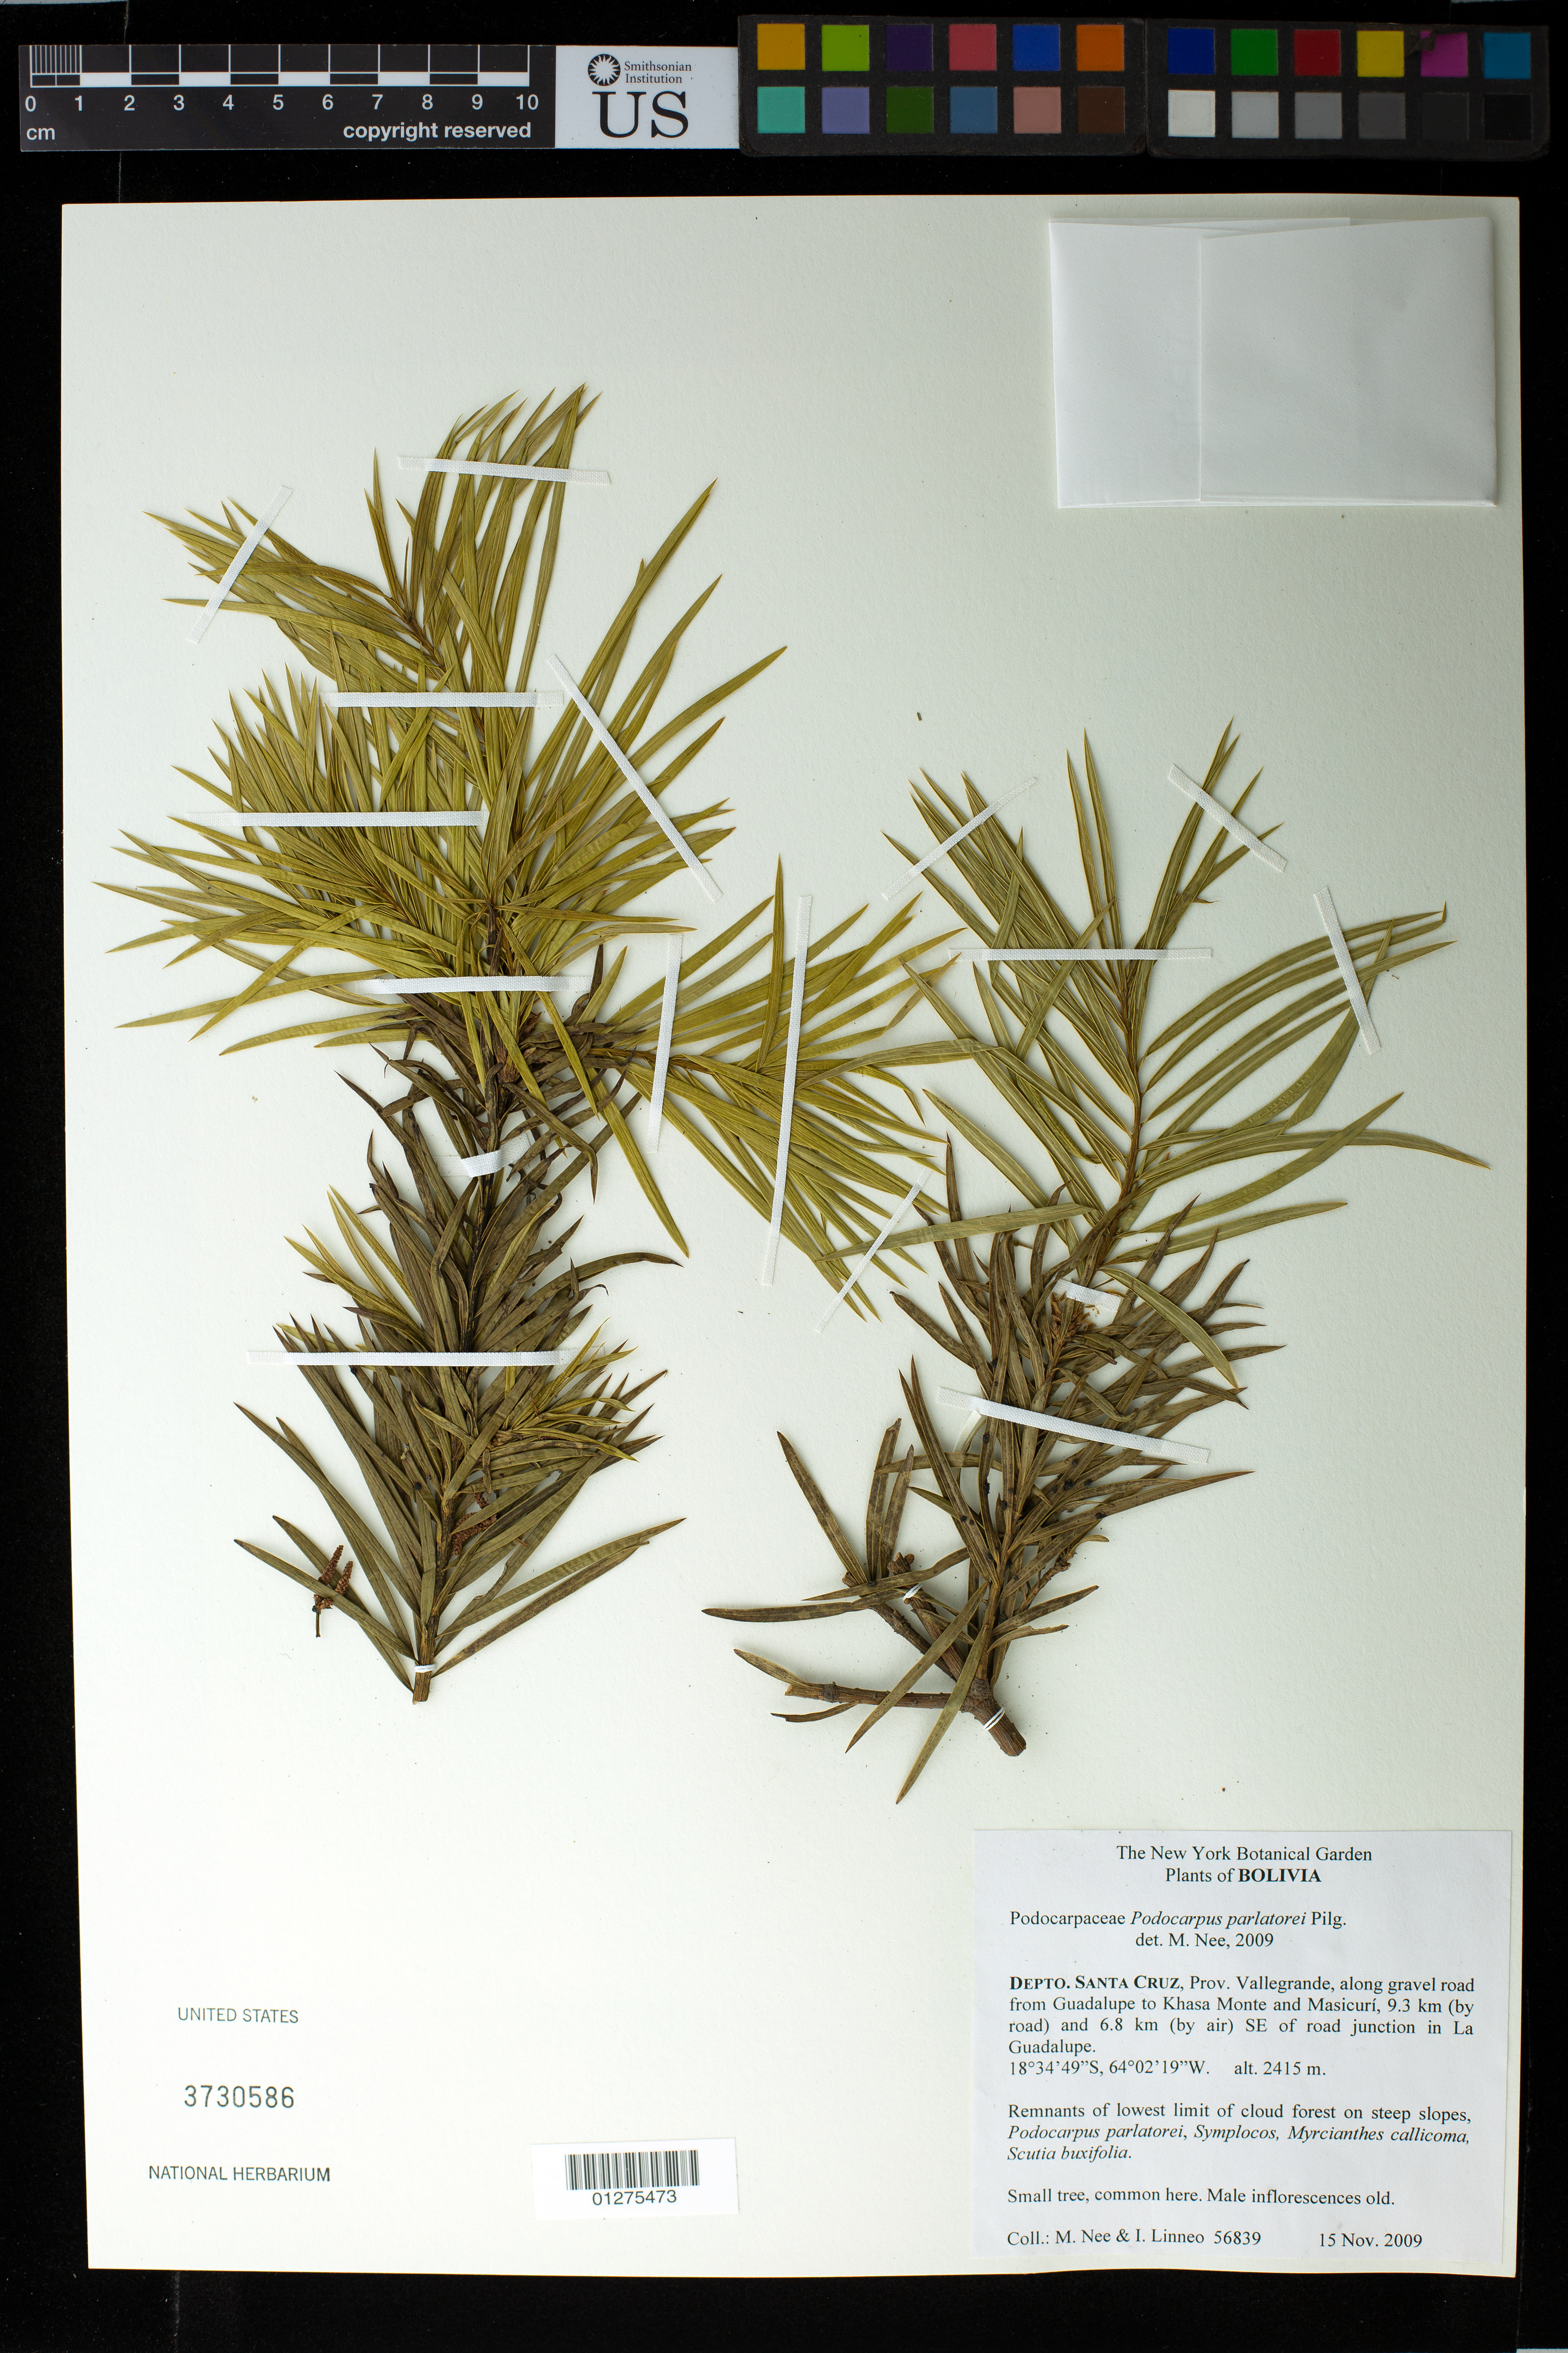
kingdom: Plantae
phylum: Tracheophyta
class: Pinopsida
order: Pinales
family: Podocarpaceae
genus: Podocarpus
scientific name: Podocarpus parlatorei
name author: Pilg.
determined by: Nee, M.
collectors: M. Nee & I. Linneo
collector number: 56839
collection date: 2009-11-15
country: Bolivia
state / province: Santa Cruz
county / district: Vallegrande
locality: Along gravel road from Guadalupe to Khasa Monte and Masicuri, 9.3 km (by road) and 6.8 km (by air) SE of road junction in La Guadalupe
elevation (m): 2415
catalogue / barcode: US 3730586